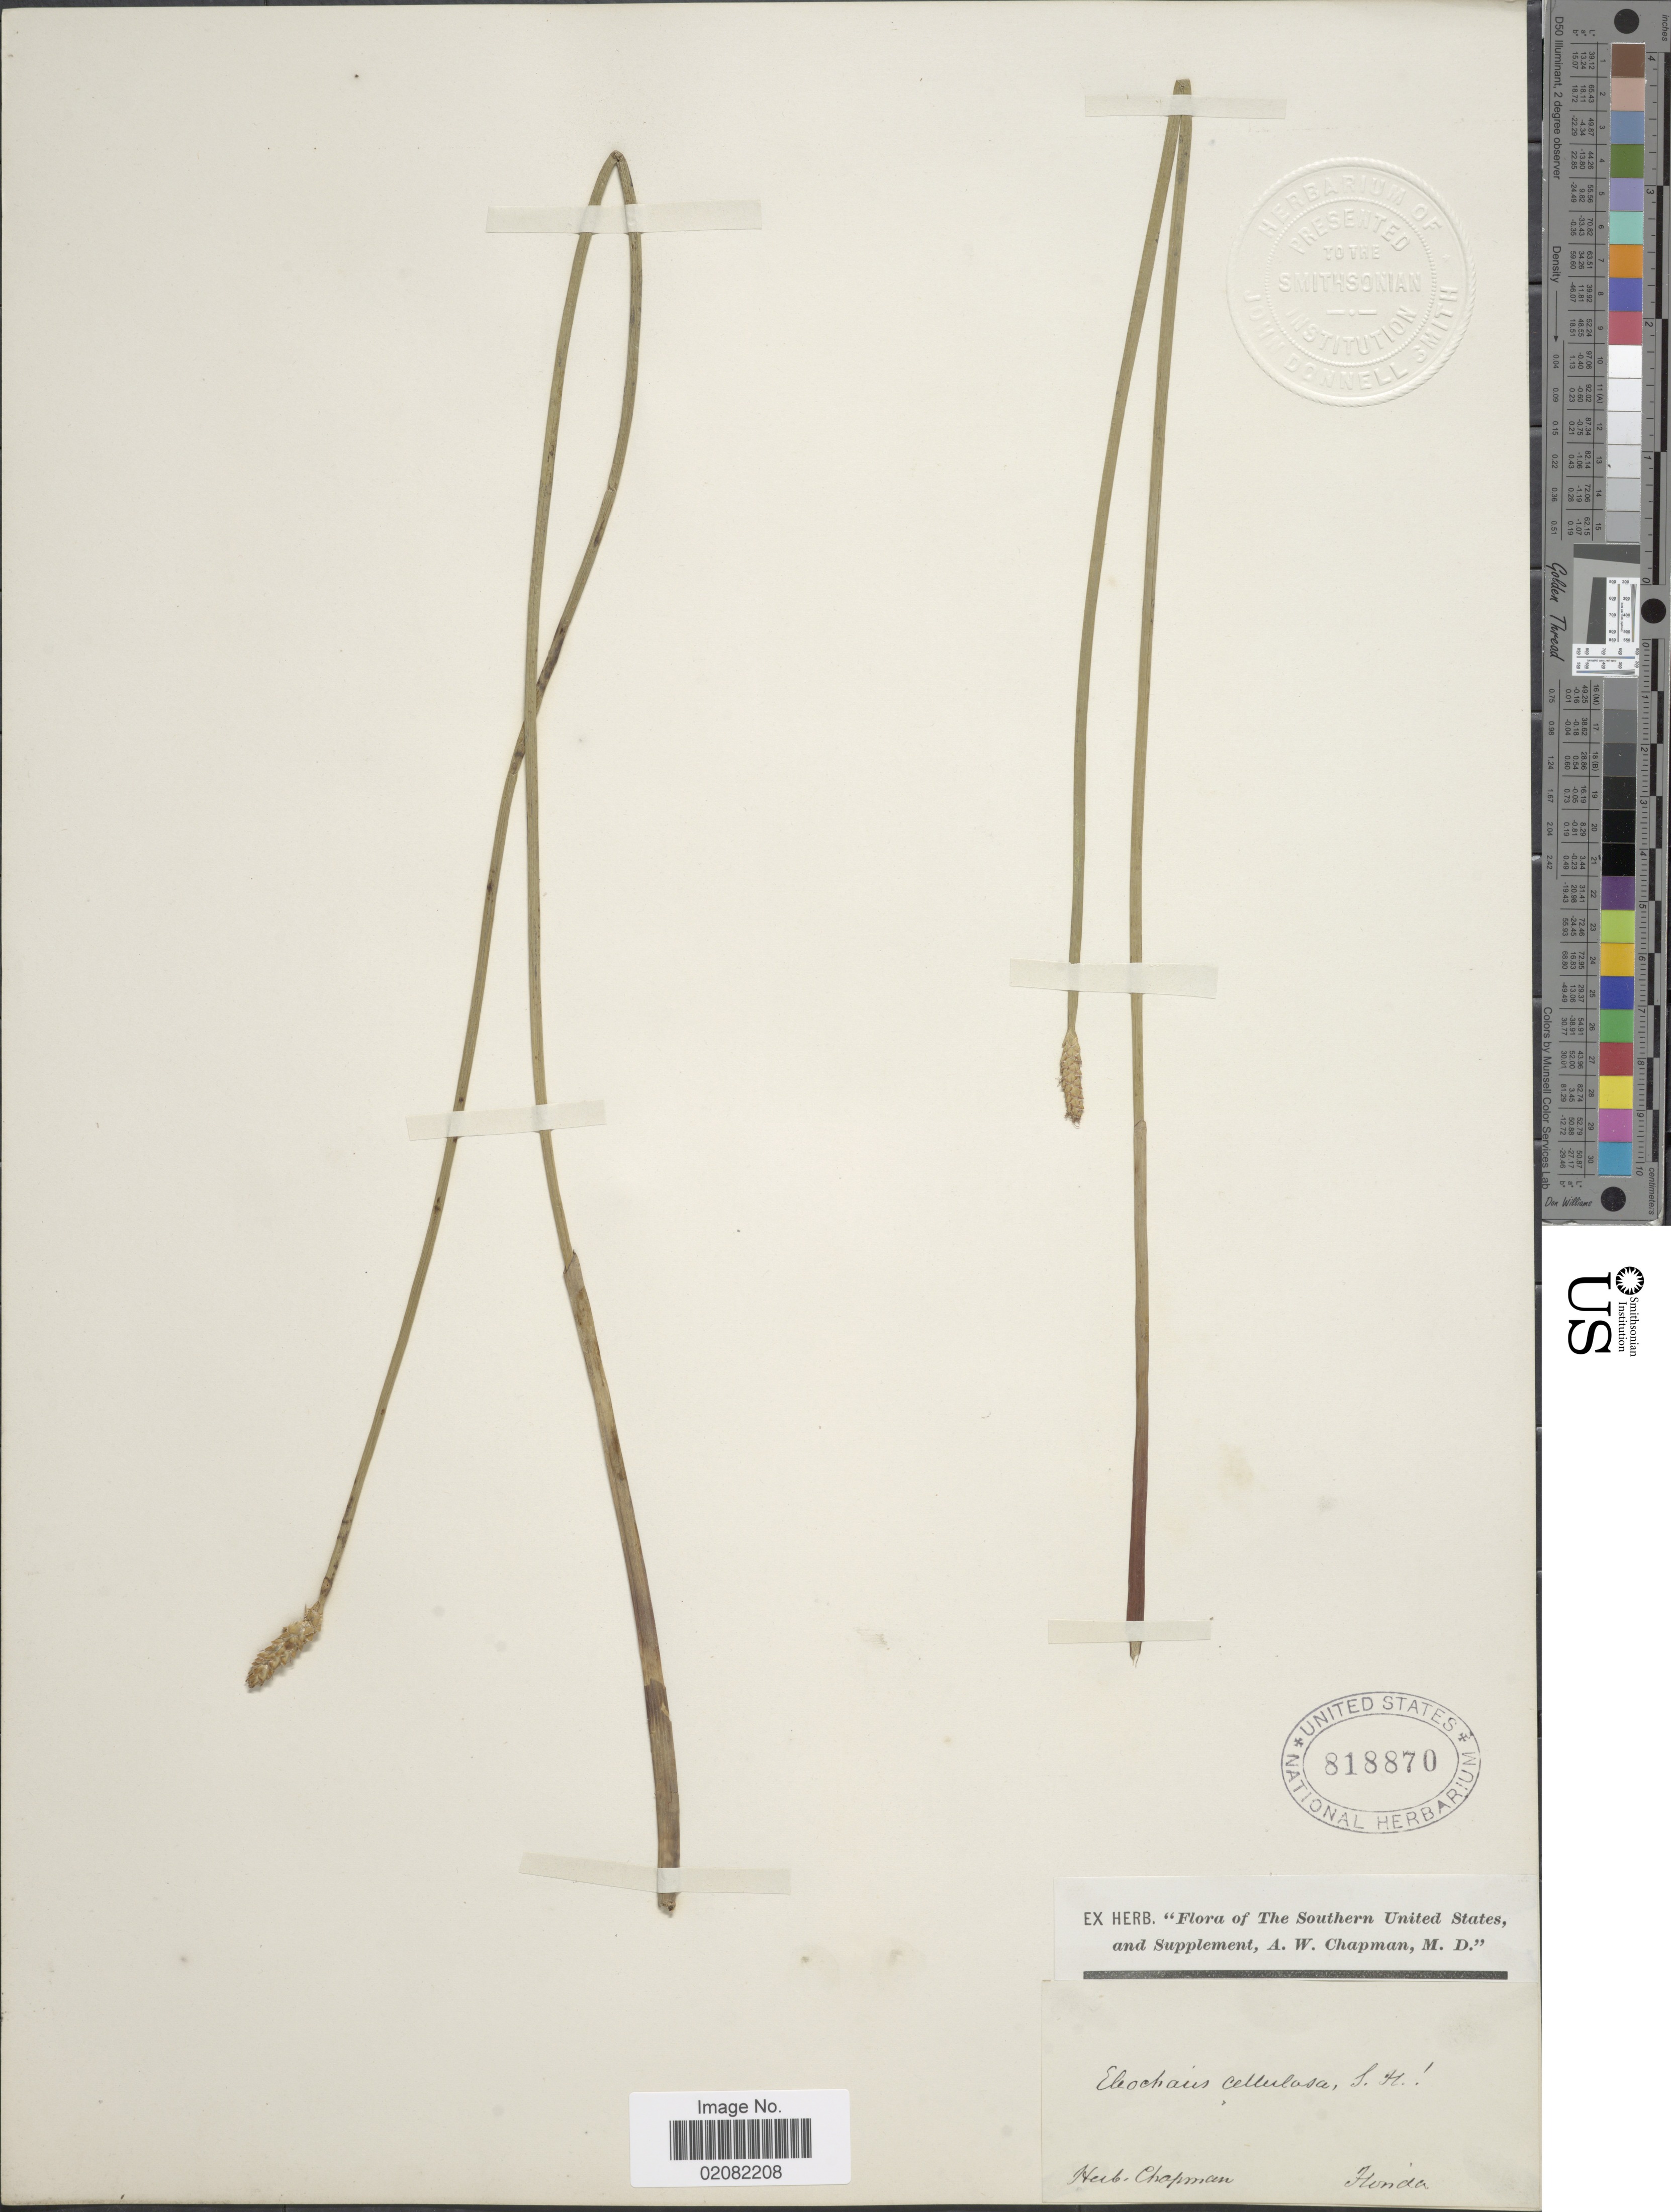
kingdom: Plantae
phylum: Tracheophyta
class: Liliopsida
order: Poales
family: Cyperaceae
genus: Eleocharis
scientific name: Eleocharis cellulosa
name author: Torr.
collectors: ex herb. Chapman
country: United States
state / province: Florida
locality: Southern United States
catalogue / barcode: US 818870